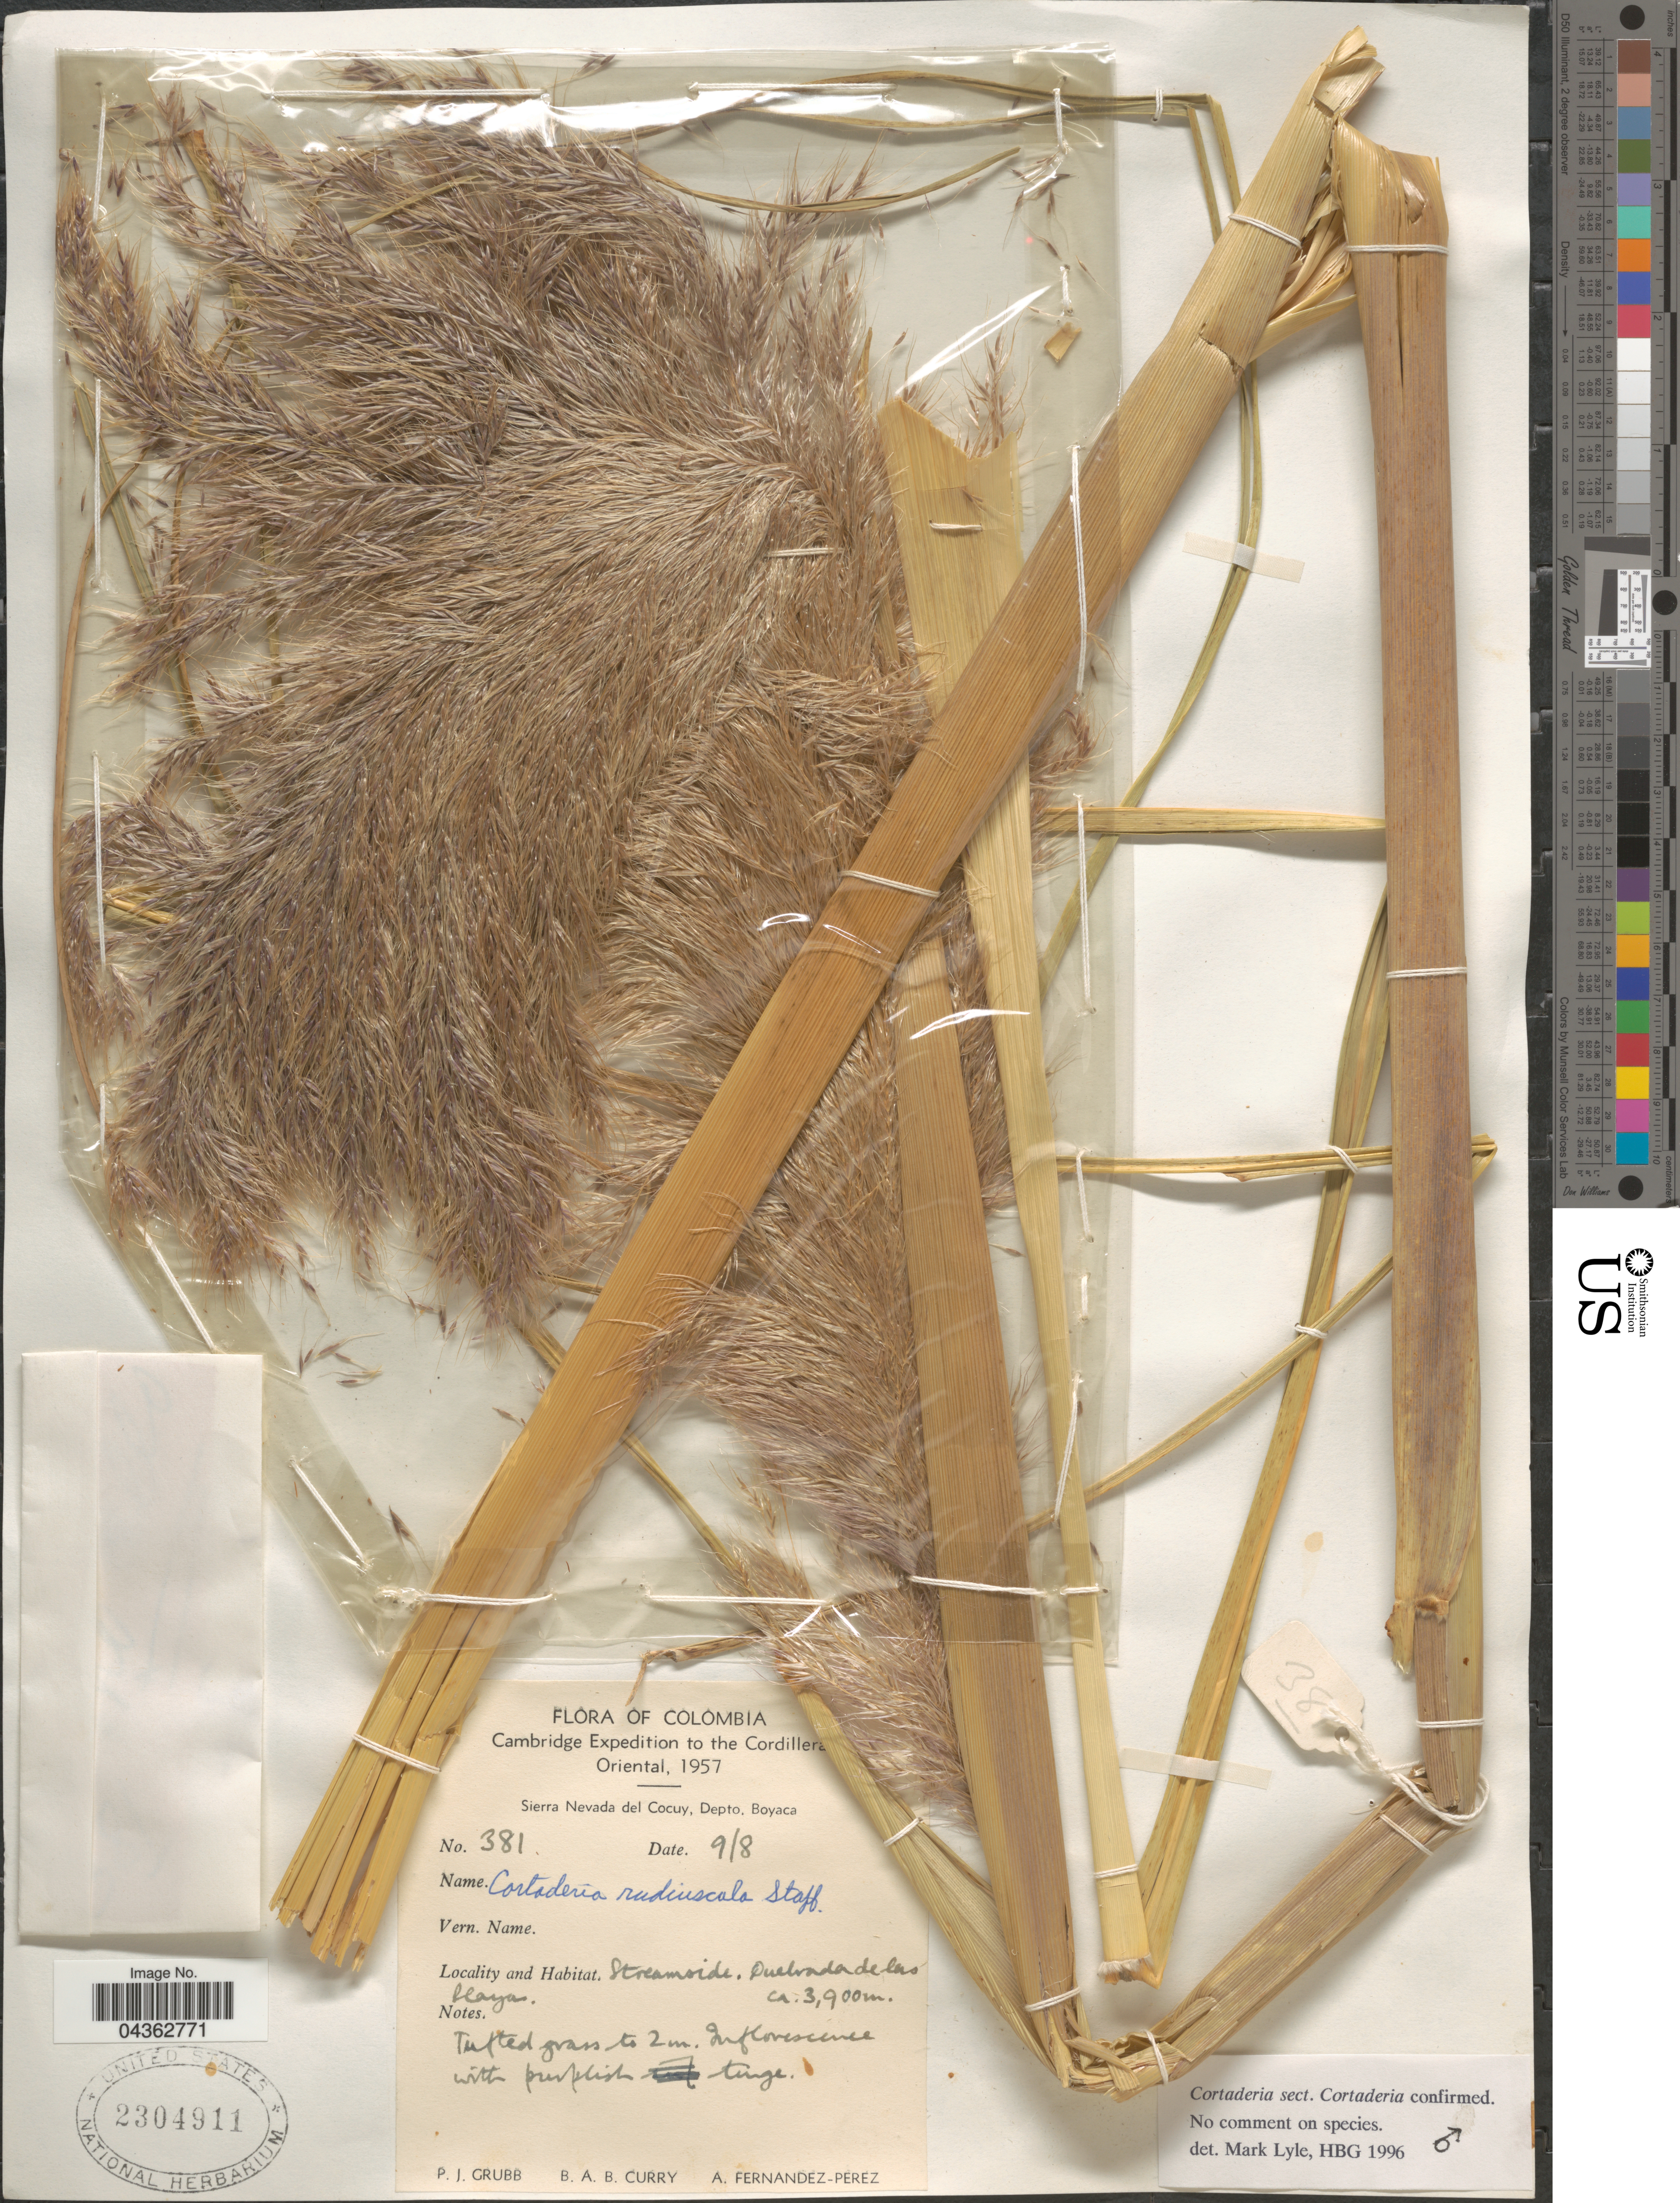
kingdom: Plantae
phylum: Tracheophyta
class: Liliopsida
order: Poales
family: Poaceae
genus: Cortaderia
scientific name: Cortaderia rudiuscula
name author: Stapf in Gardner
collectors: P. J. Grubb, B. A. B. Curry & A. Fernández-Pérez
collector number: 381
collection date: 1957-08-09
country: Colombia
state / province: Boyacá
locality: Cambridge Expedition to the Cordillera Oriental, 1957. Sierra Nevada del Cocuy, Depto. Boyaca. Streamside, Quebrada de las Playas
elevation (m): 3900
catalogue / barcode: US 2304911